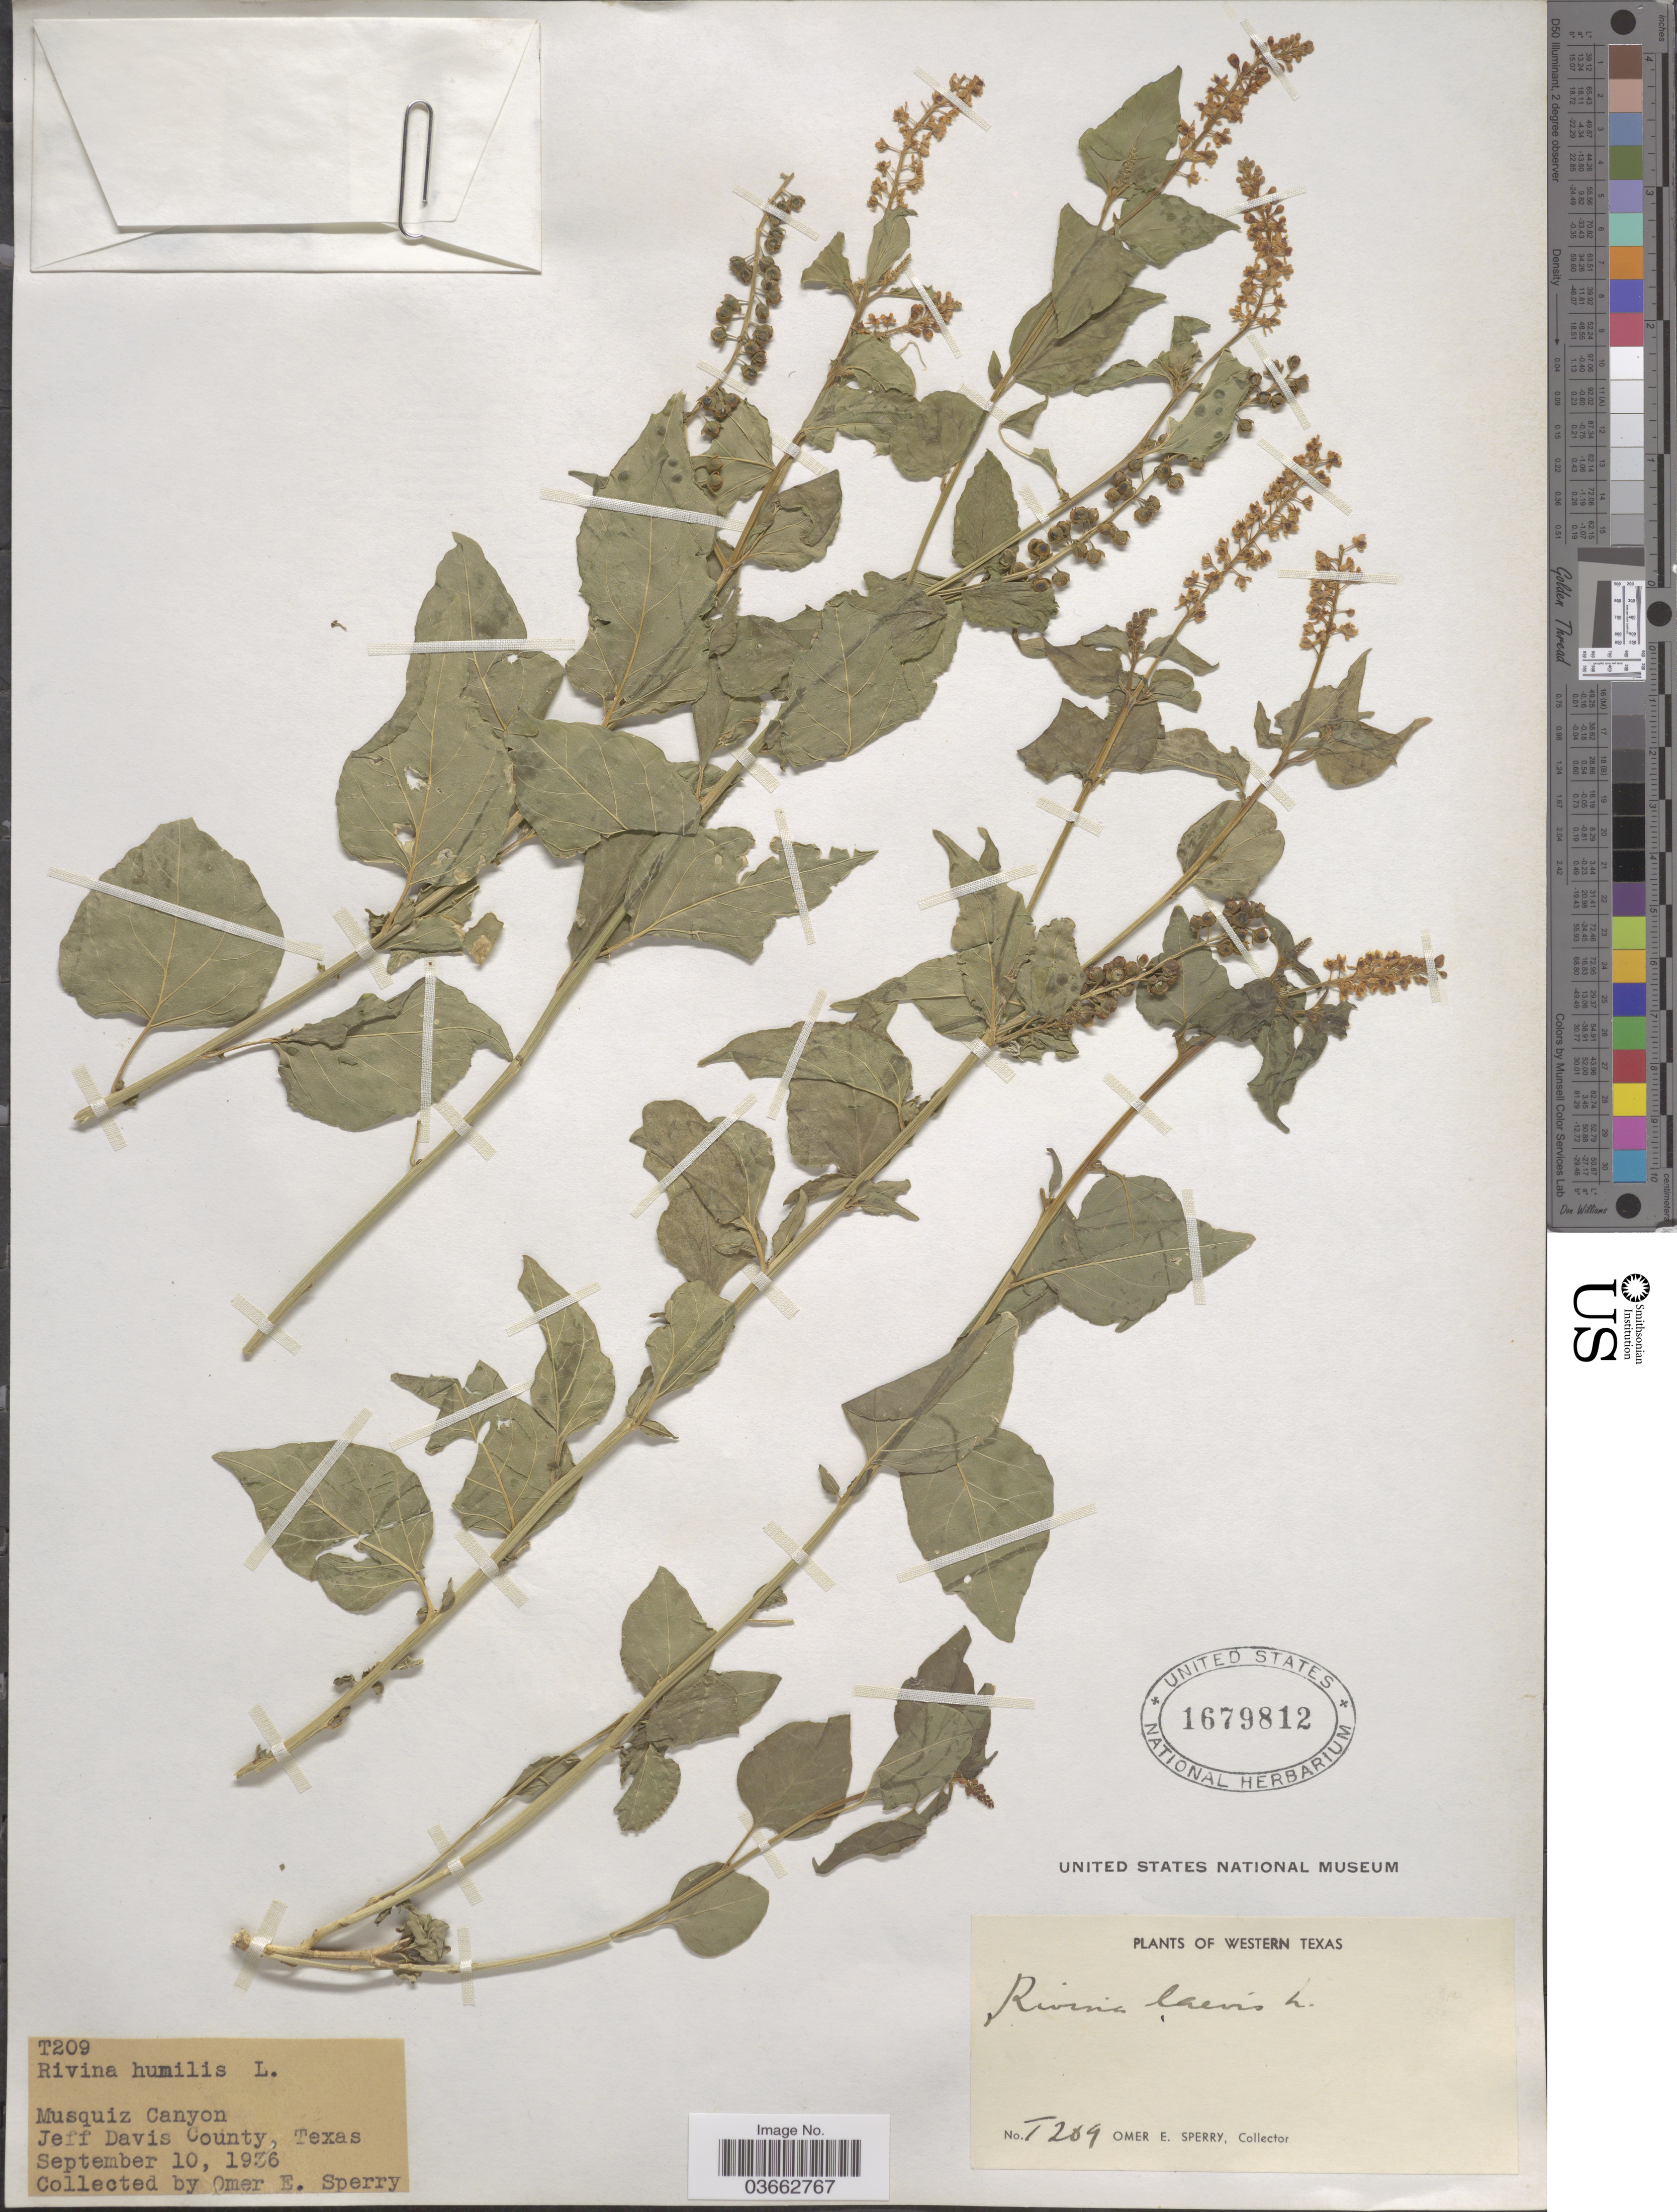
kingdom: Plantae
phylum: Tracheophyta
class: Magnoliopsida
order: Caryophyllales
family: Phytolaccaceae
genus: Rivina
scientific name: Rivina humilis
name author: L.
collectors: O. E. Sperry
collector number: T209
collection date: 1936-09-10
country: United States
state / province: Texas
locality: Musquiz Canyon. Jeff Davis County. Western Texas.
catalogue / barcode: US 1679812